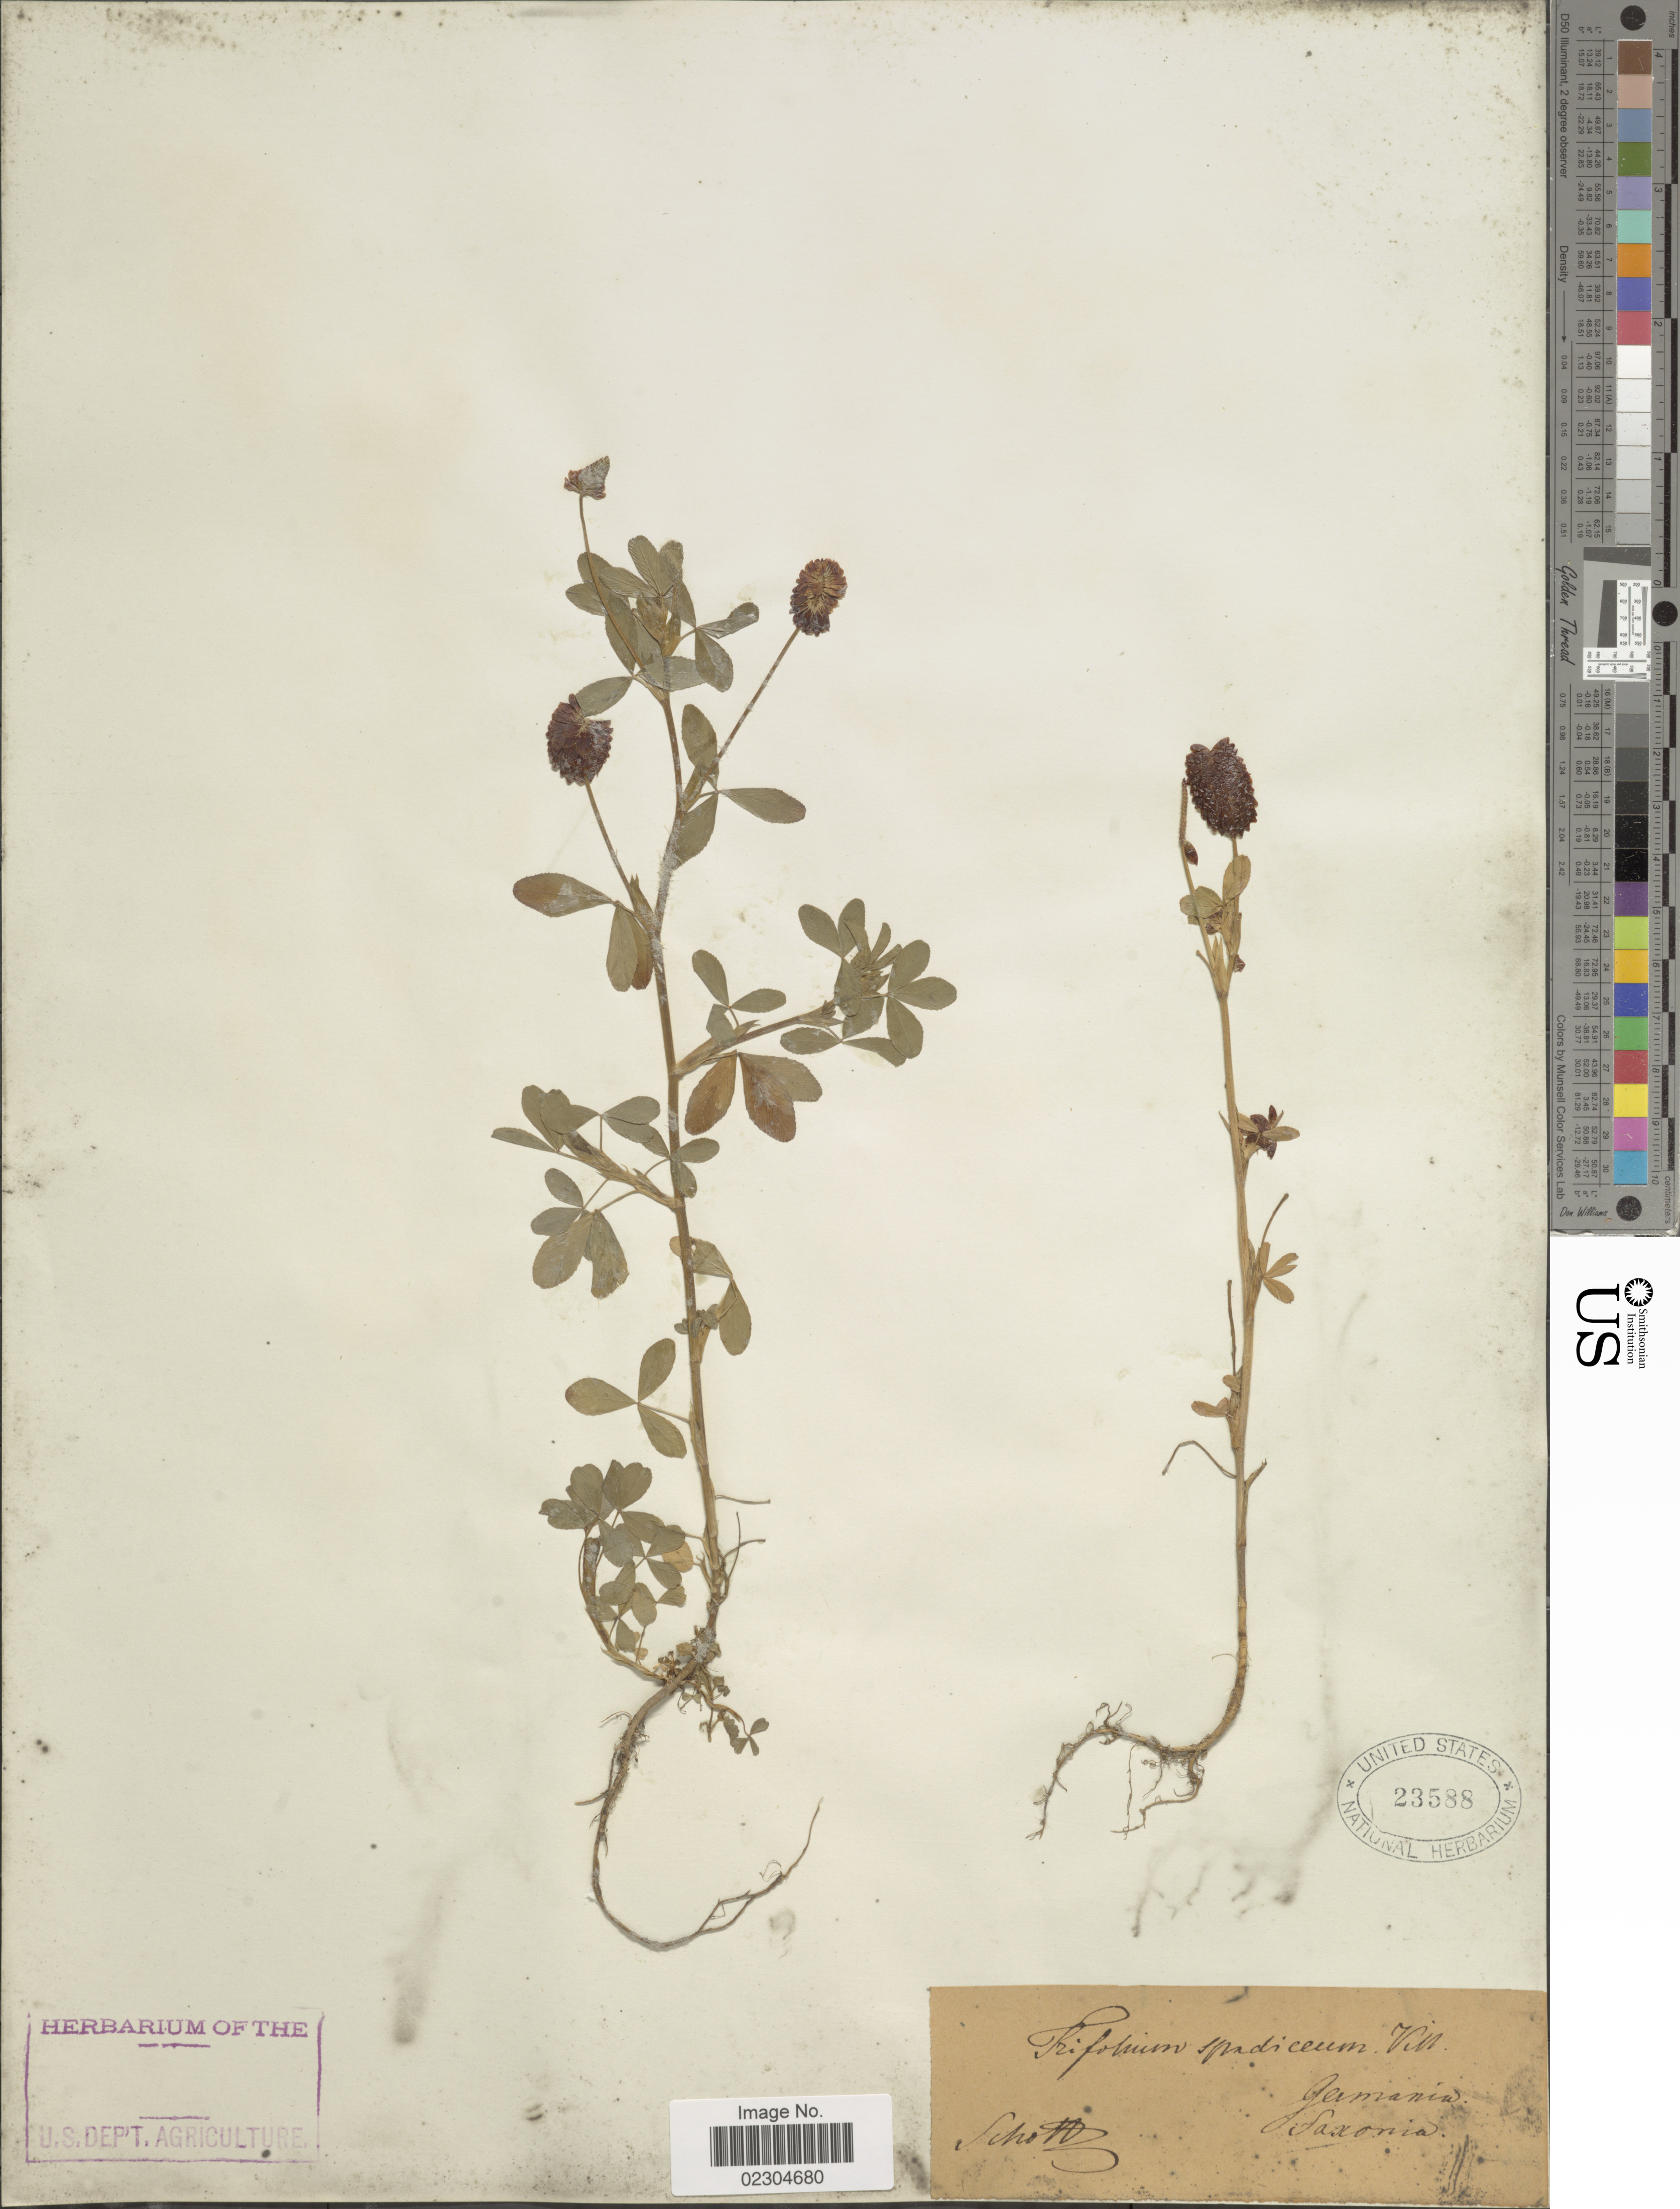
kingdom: Plantae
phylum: Tracheophyta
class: Magnoliopsida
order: Fabales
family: Fabaceae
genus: Trifolium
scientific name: Trifolium spadiceum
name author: L.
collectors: -. Schotts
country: Germany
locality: Germania, Saxonia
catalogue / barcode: US 23588